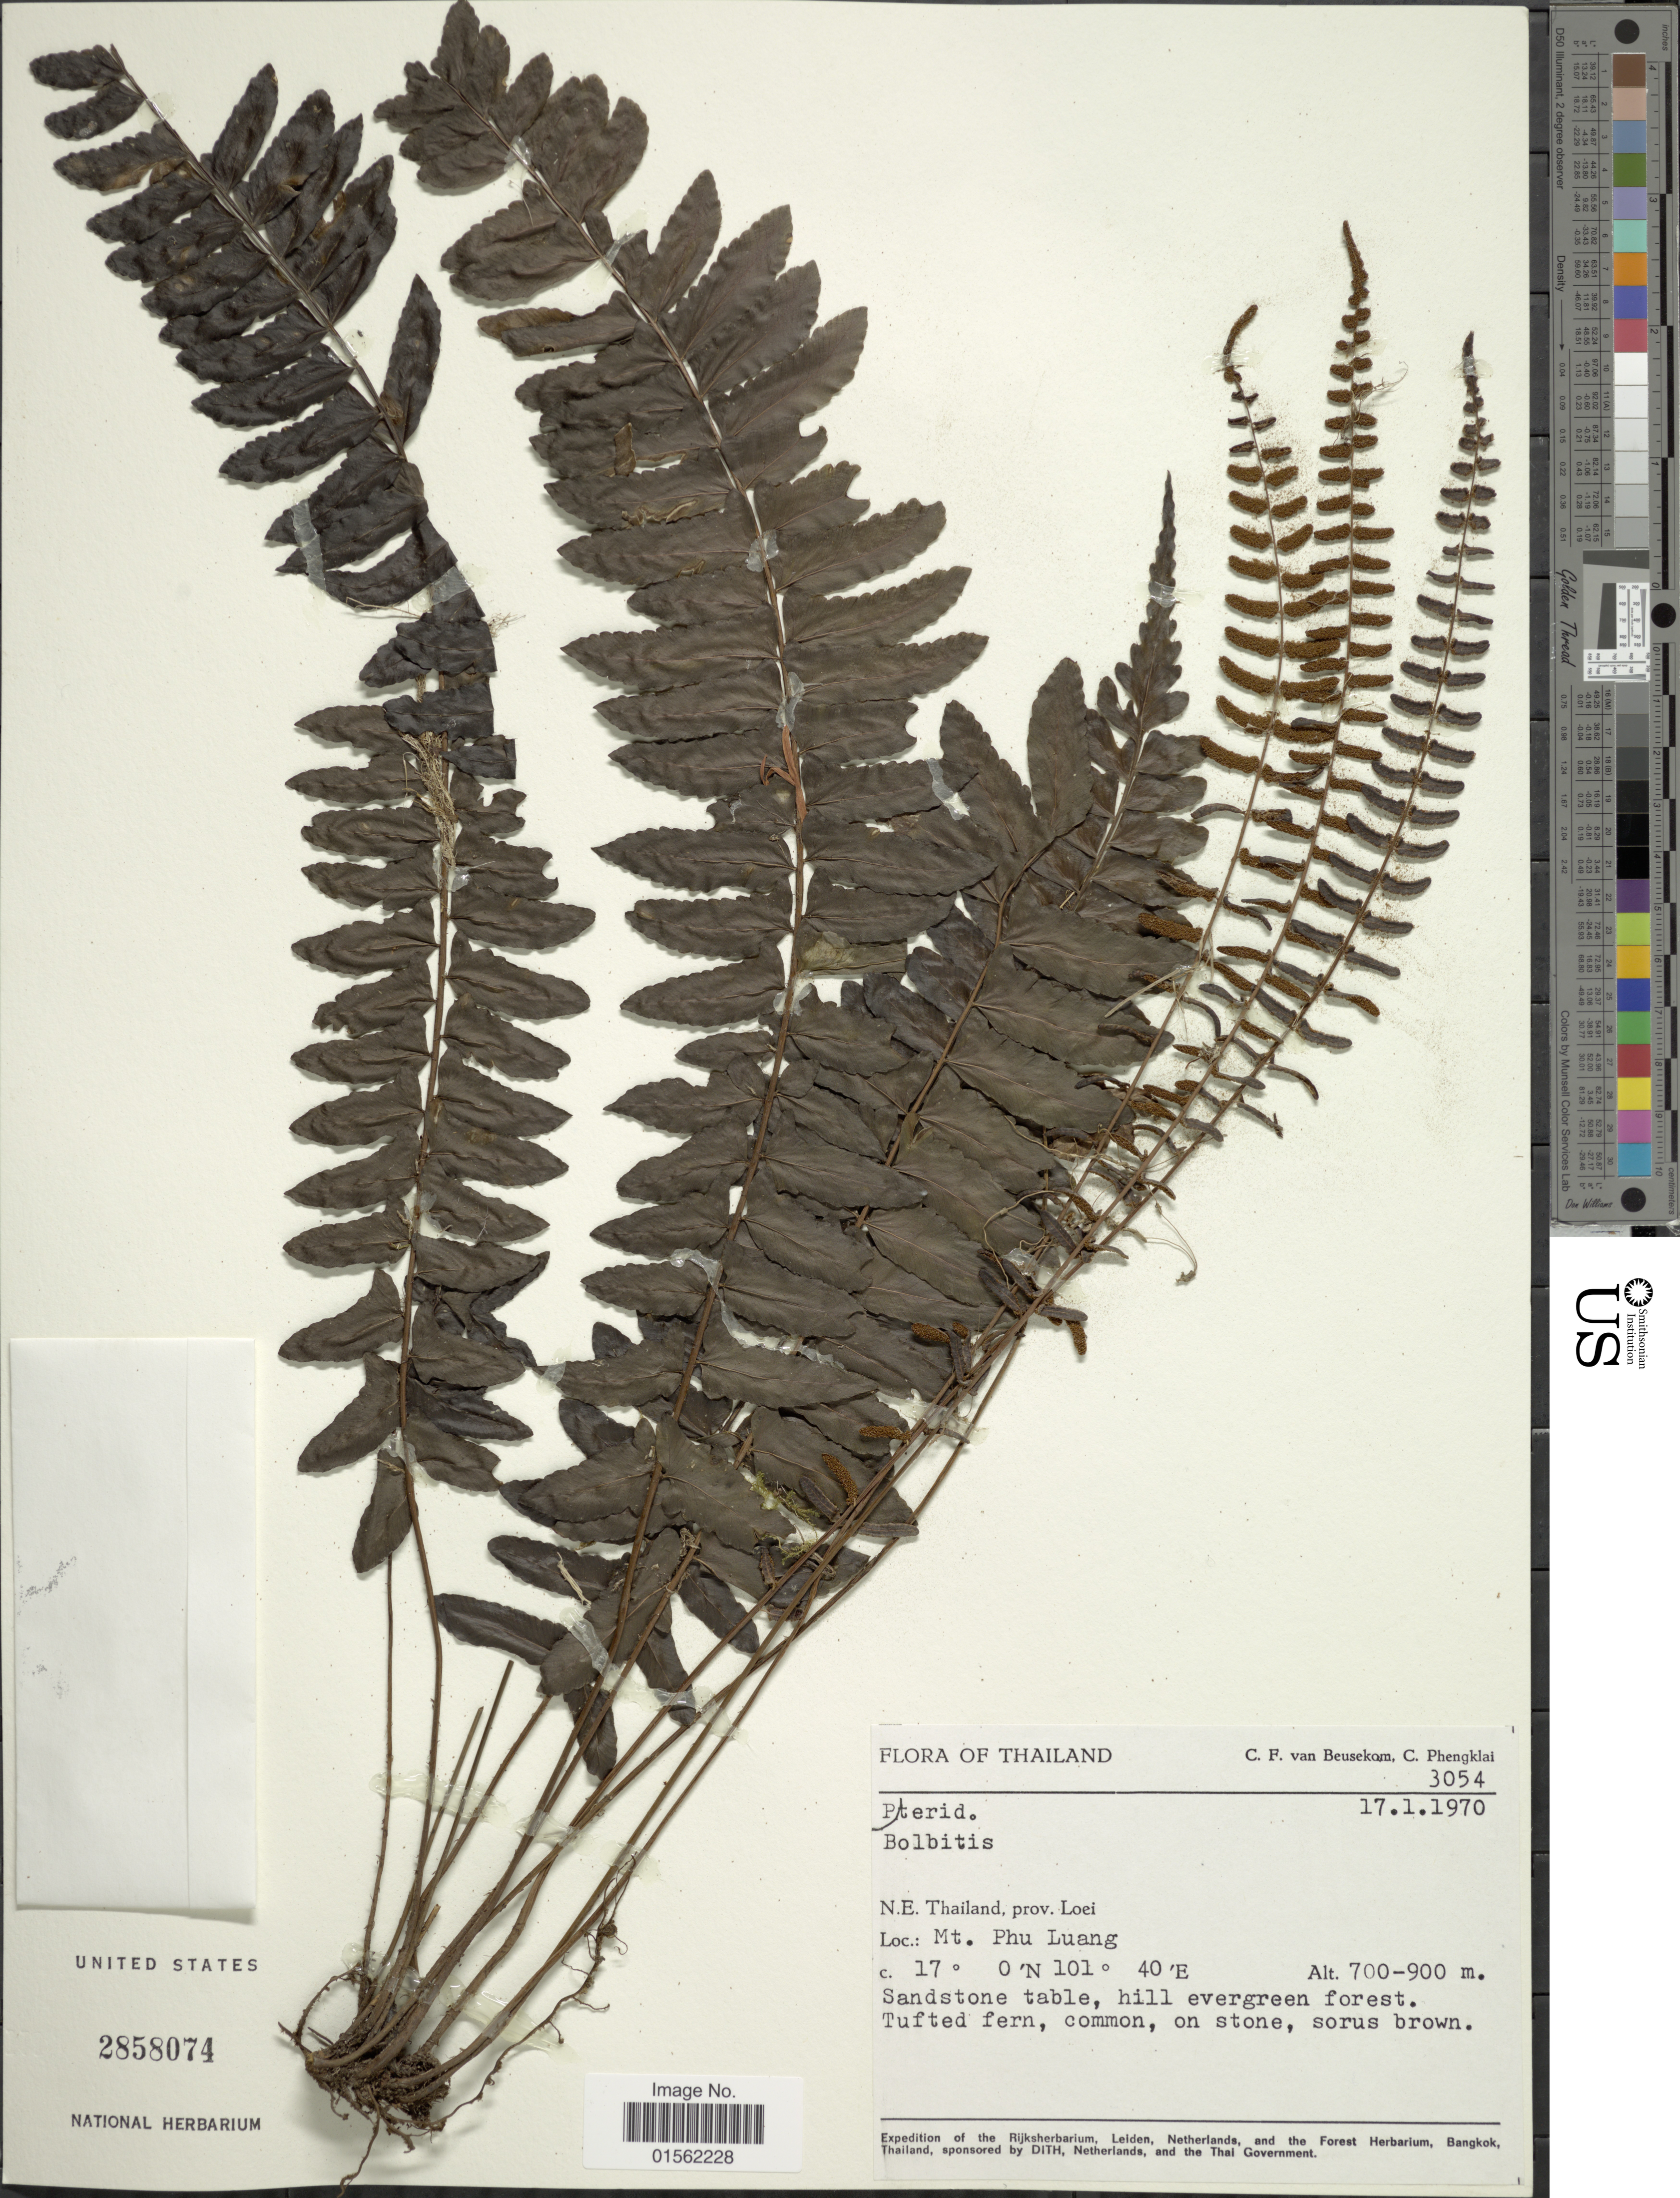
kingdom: Plantae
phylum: Tracheophyta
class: Polypodiopsida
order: Polypodiales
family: Dryopteridaceae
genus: Bolbitis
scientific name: Bolbitis appendiculata var. appendiculata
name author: (Willd.) K. Iwats.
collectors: C. F. Beusekom & C. Phengklai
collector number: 3054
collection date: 1970-01-17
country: Thailand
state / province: Loei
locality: N.E. Thailand, prov. Loei, Mt. Phu Luang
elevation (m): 700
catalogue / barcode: US 2858074